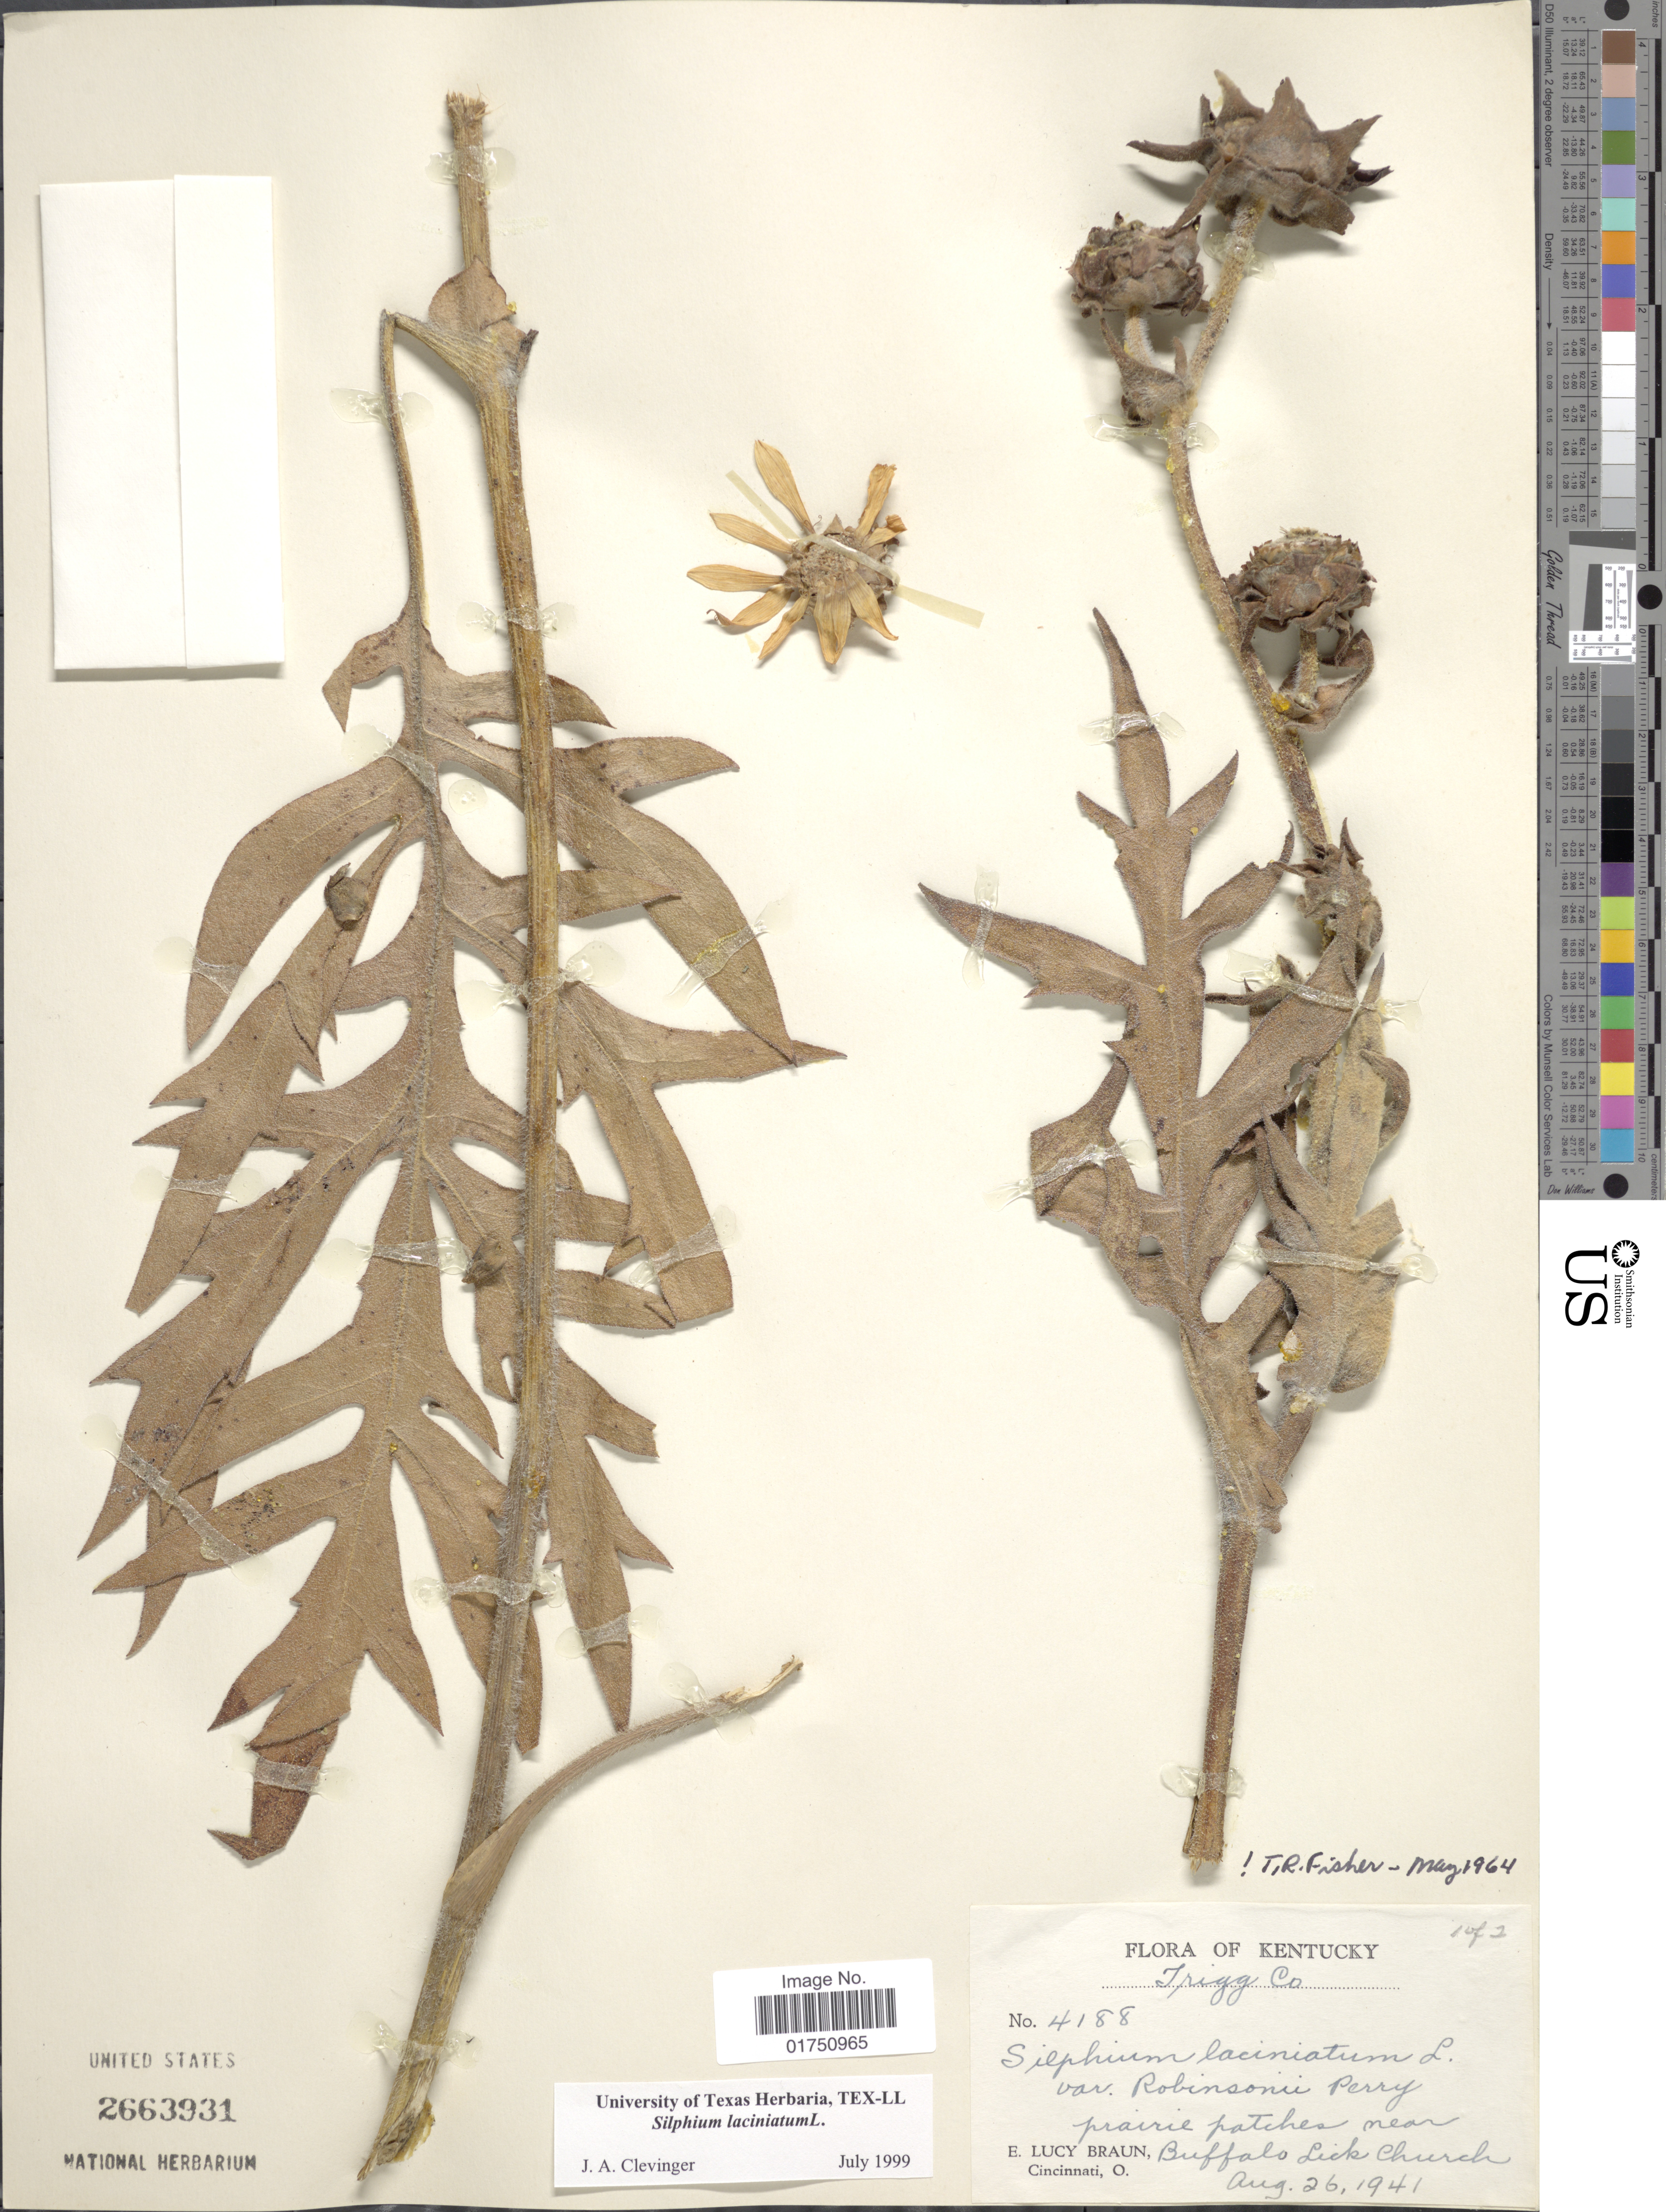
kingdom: Plantae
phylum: Tracheophyta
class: Magnoliopsida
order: Asterales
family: Asteraceae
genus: Silphium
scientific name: Silphium laciniatum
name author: L.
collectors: E. L. Braun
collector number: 4188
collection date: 1941-08-26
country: United States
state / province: Kentucky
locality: Trigg Co. Prairie patches near Buffalo Lick Church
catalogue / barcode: US 2663931